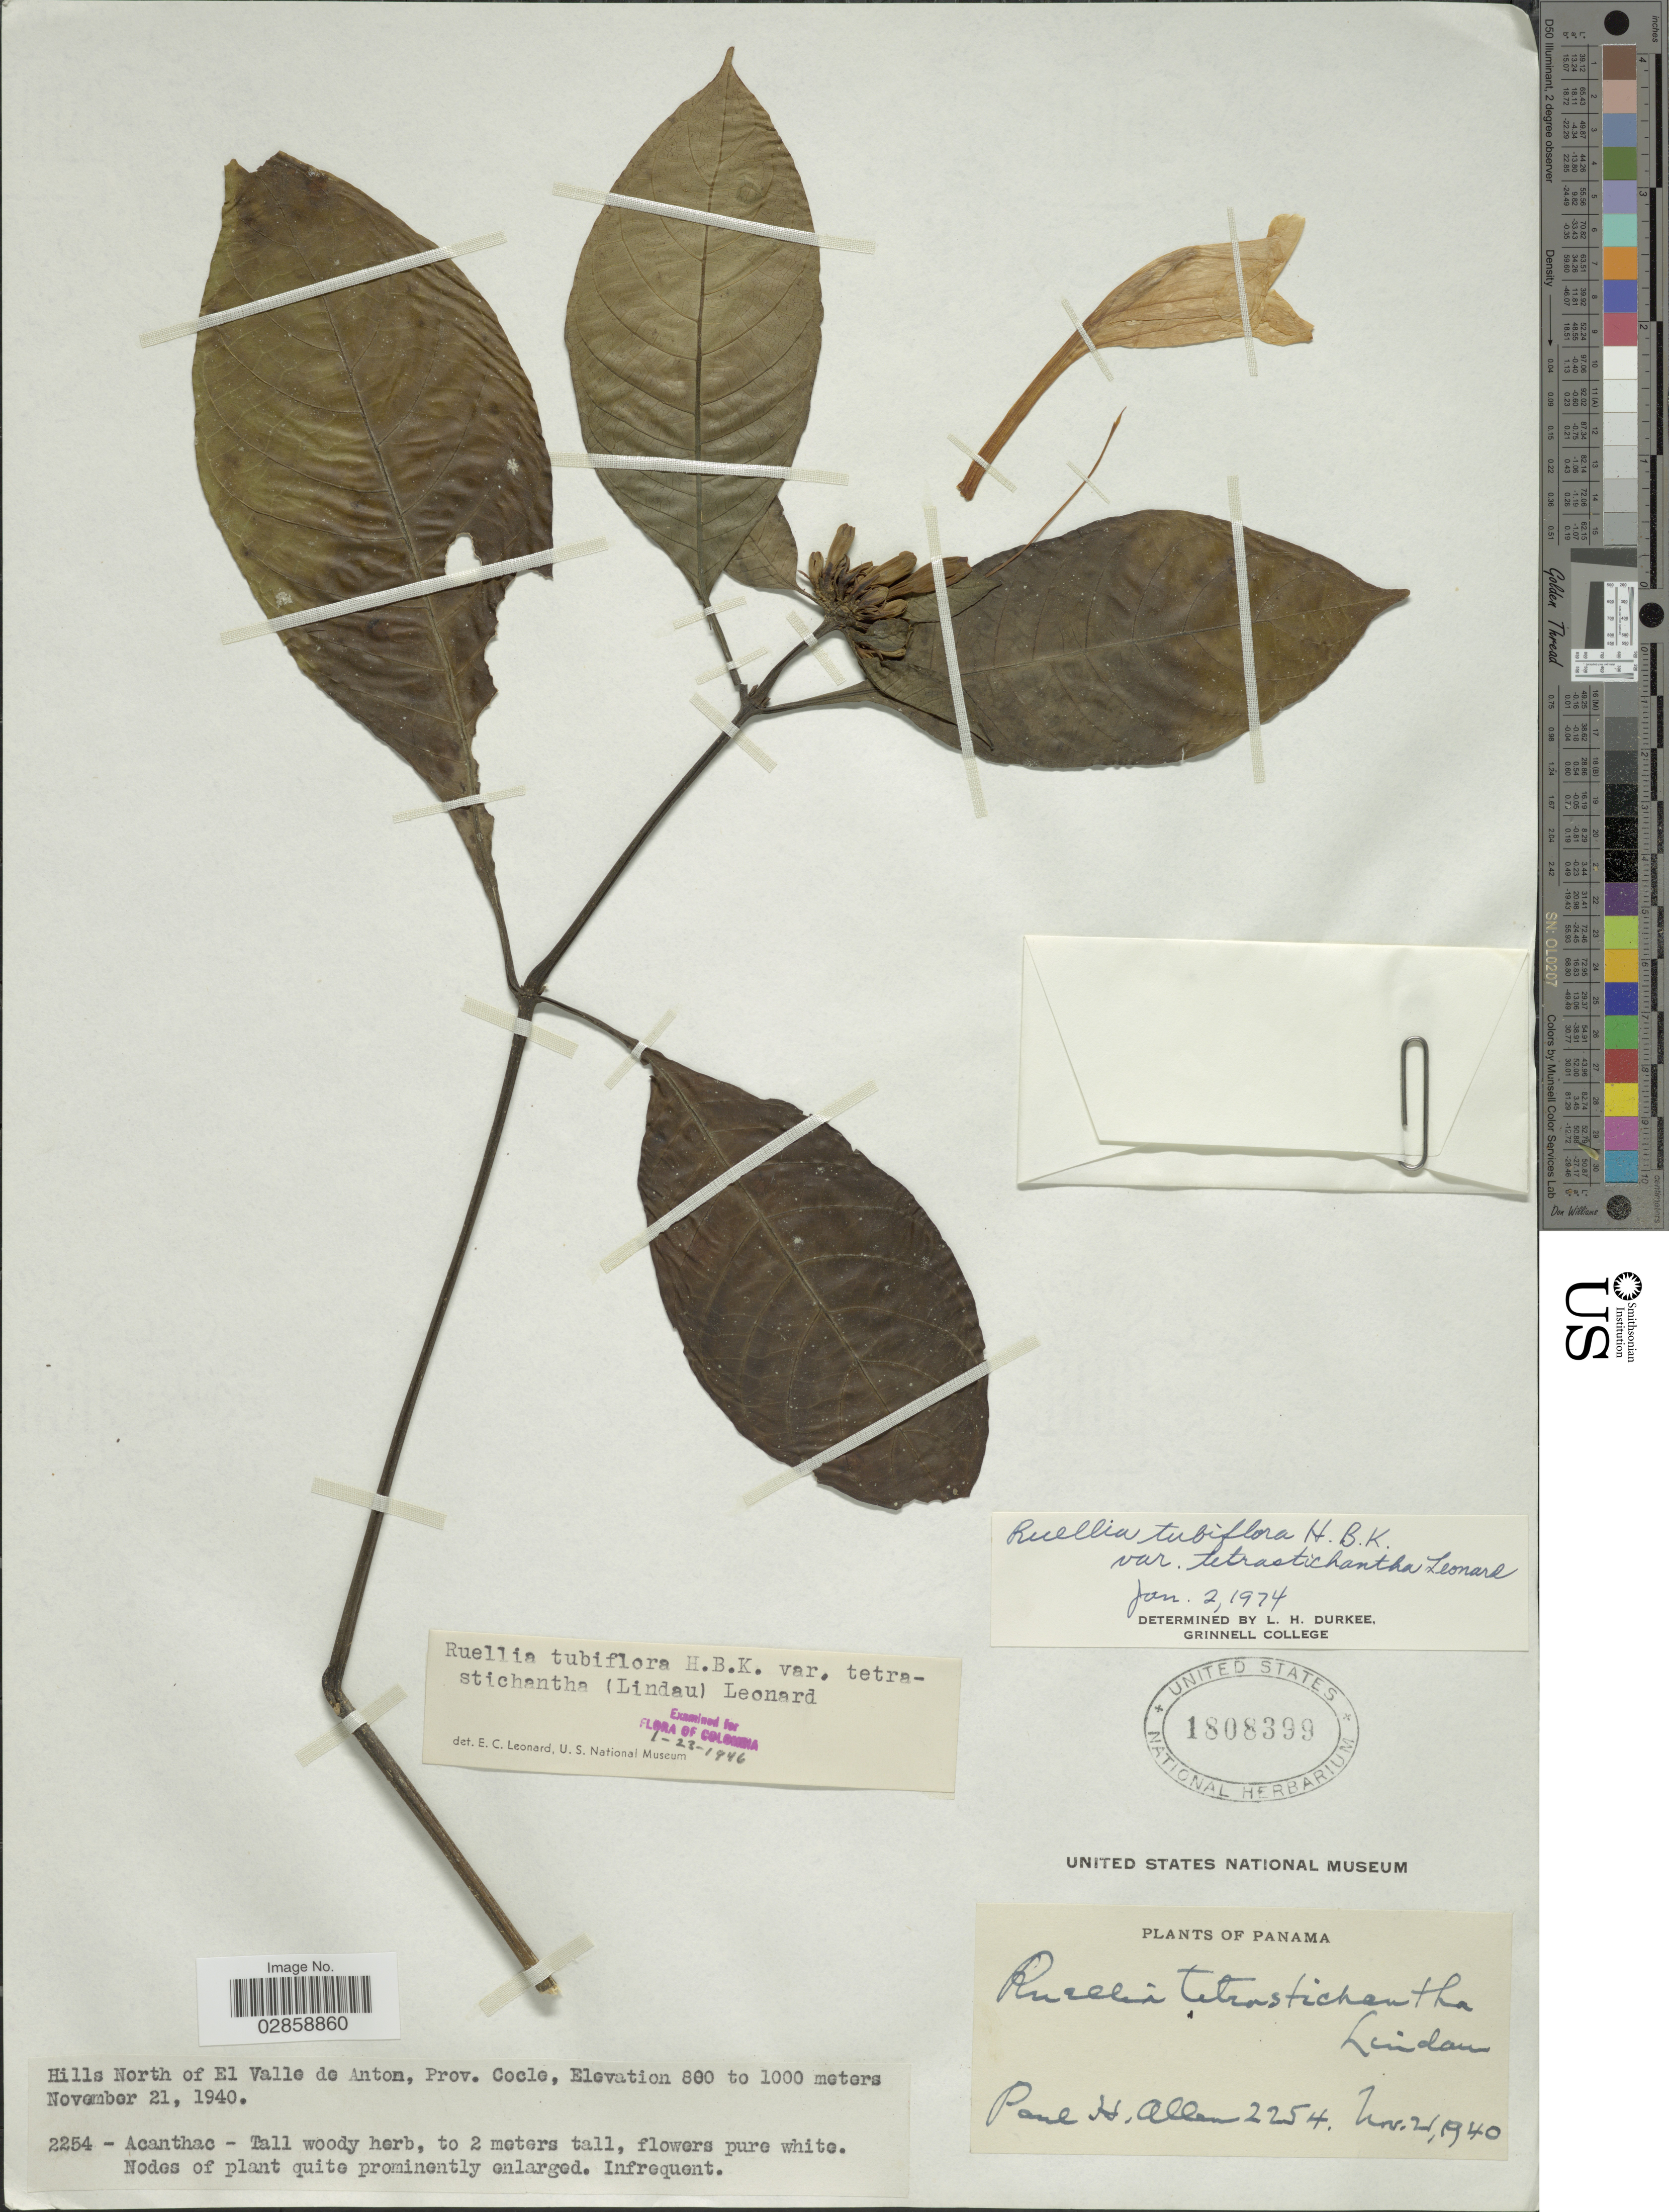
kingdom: Plantae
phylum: Tracheophyta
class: Magnoliopsida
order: Lamiales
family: Acanthaceae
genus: Ruellia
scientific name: Ruellia tubiflora var. tetrastichantha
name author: Kunth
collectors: P. H. Allen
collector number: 2254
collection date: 1940-11-21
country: Panama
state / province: Coclé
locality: Hills North of El Valle de Anton.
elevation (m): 800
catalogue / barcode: US 1808399